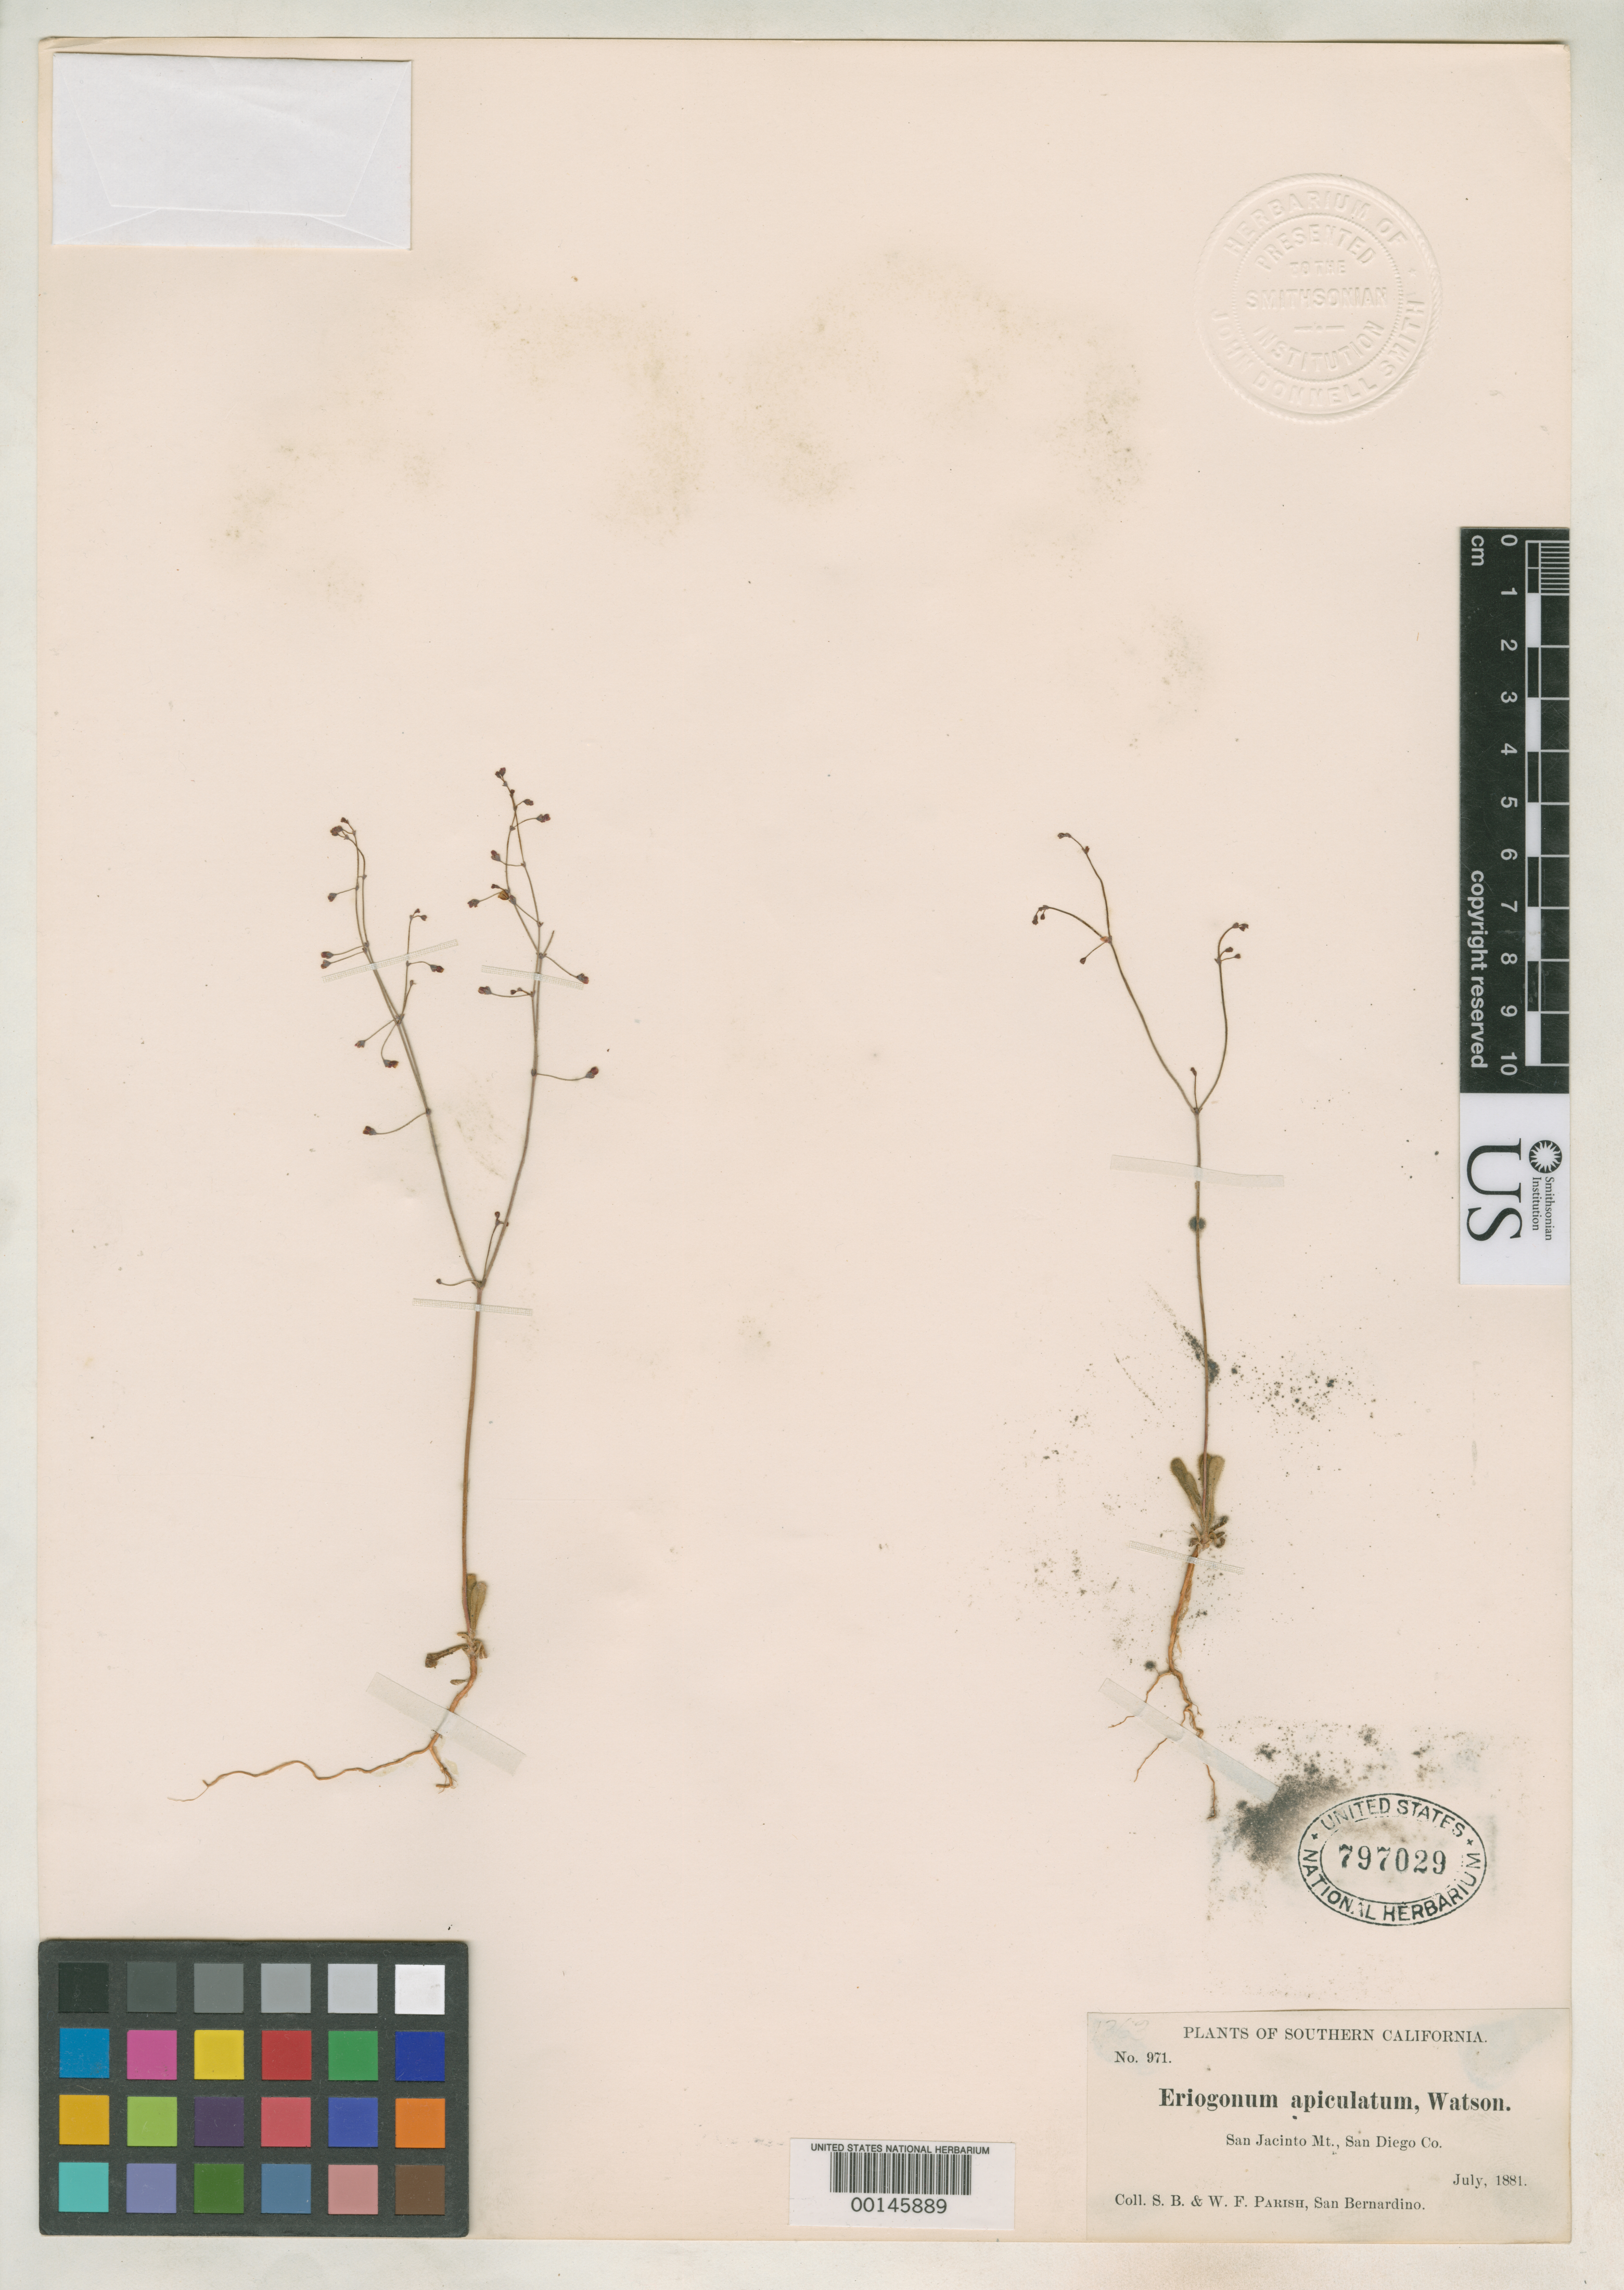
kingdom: Plantae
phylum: Tracheophyta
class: Magnoliopsida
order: Caryophyllales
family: Polygonaceae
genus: Eriogonum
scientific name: Eriogonum apiculatum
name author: S. Watson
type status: Isotype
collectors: S. B. Parish & W. F. Parish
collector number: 971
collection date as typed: Jul 1881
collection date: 1881-07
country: United States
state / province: California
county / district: Riverside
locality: San Jacinto Mountains.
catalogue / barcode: US 797029